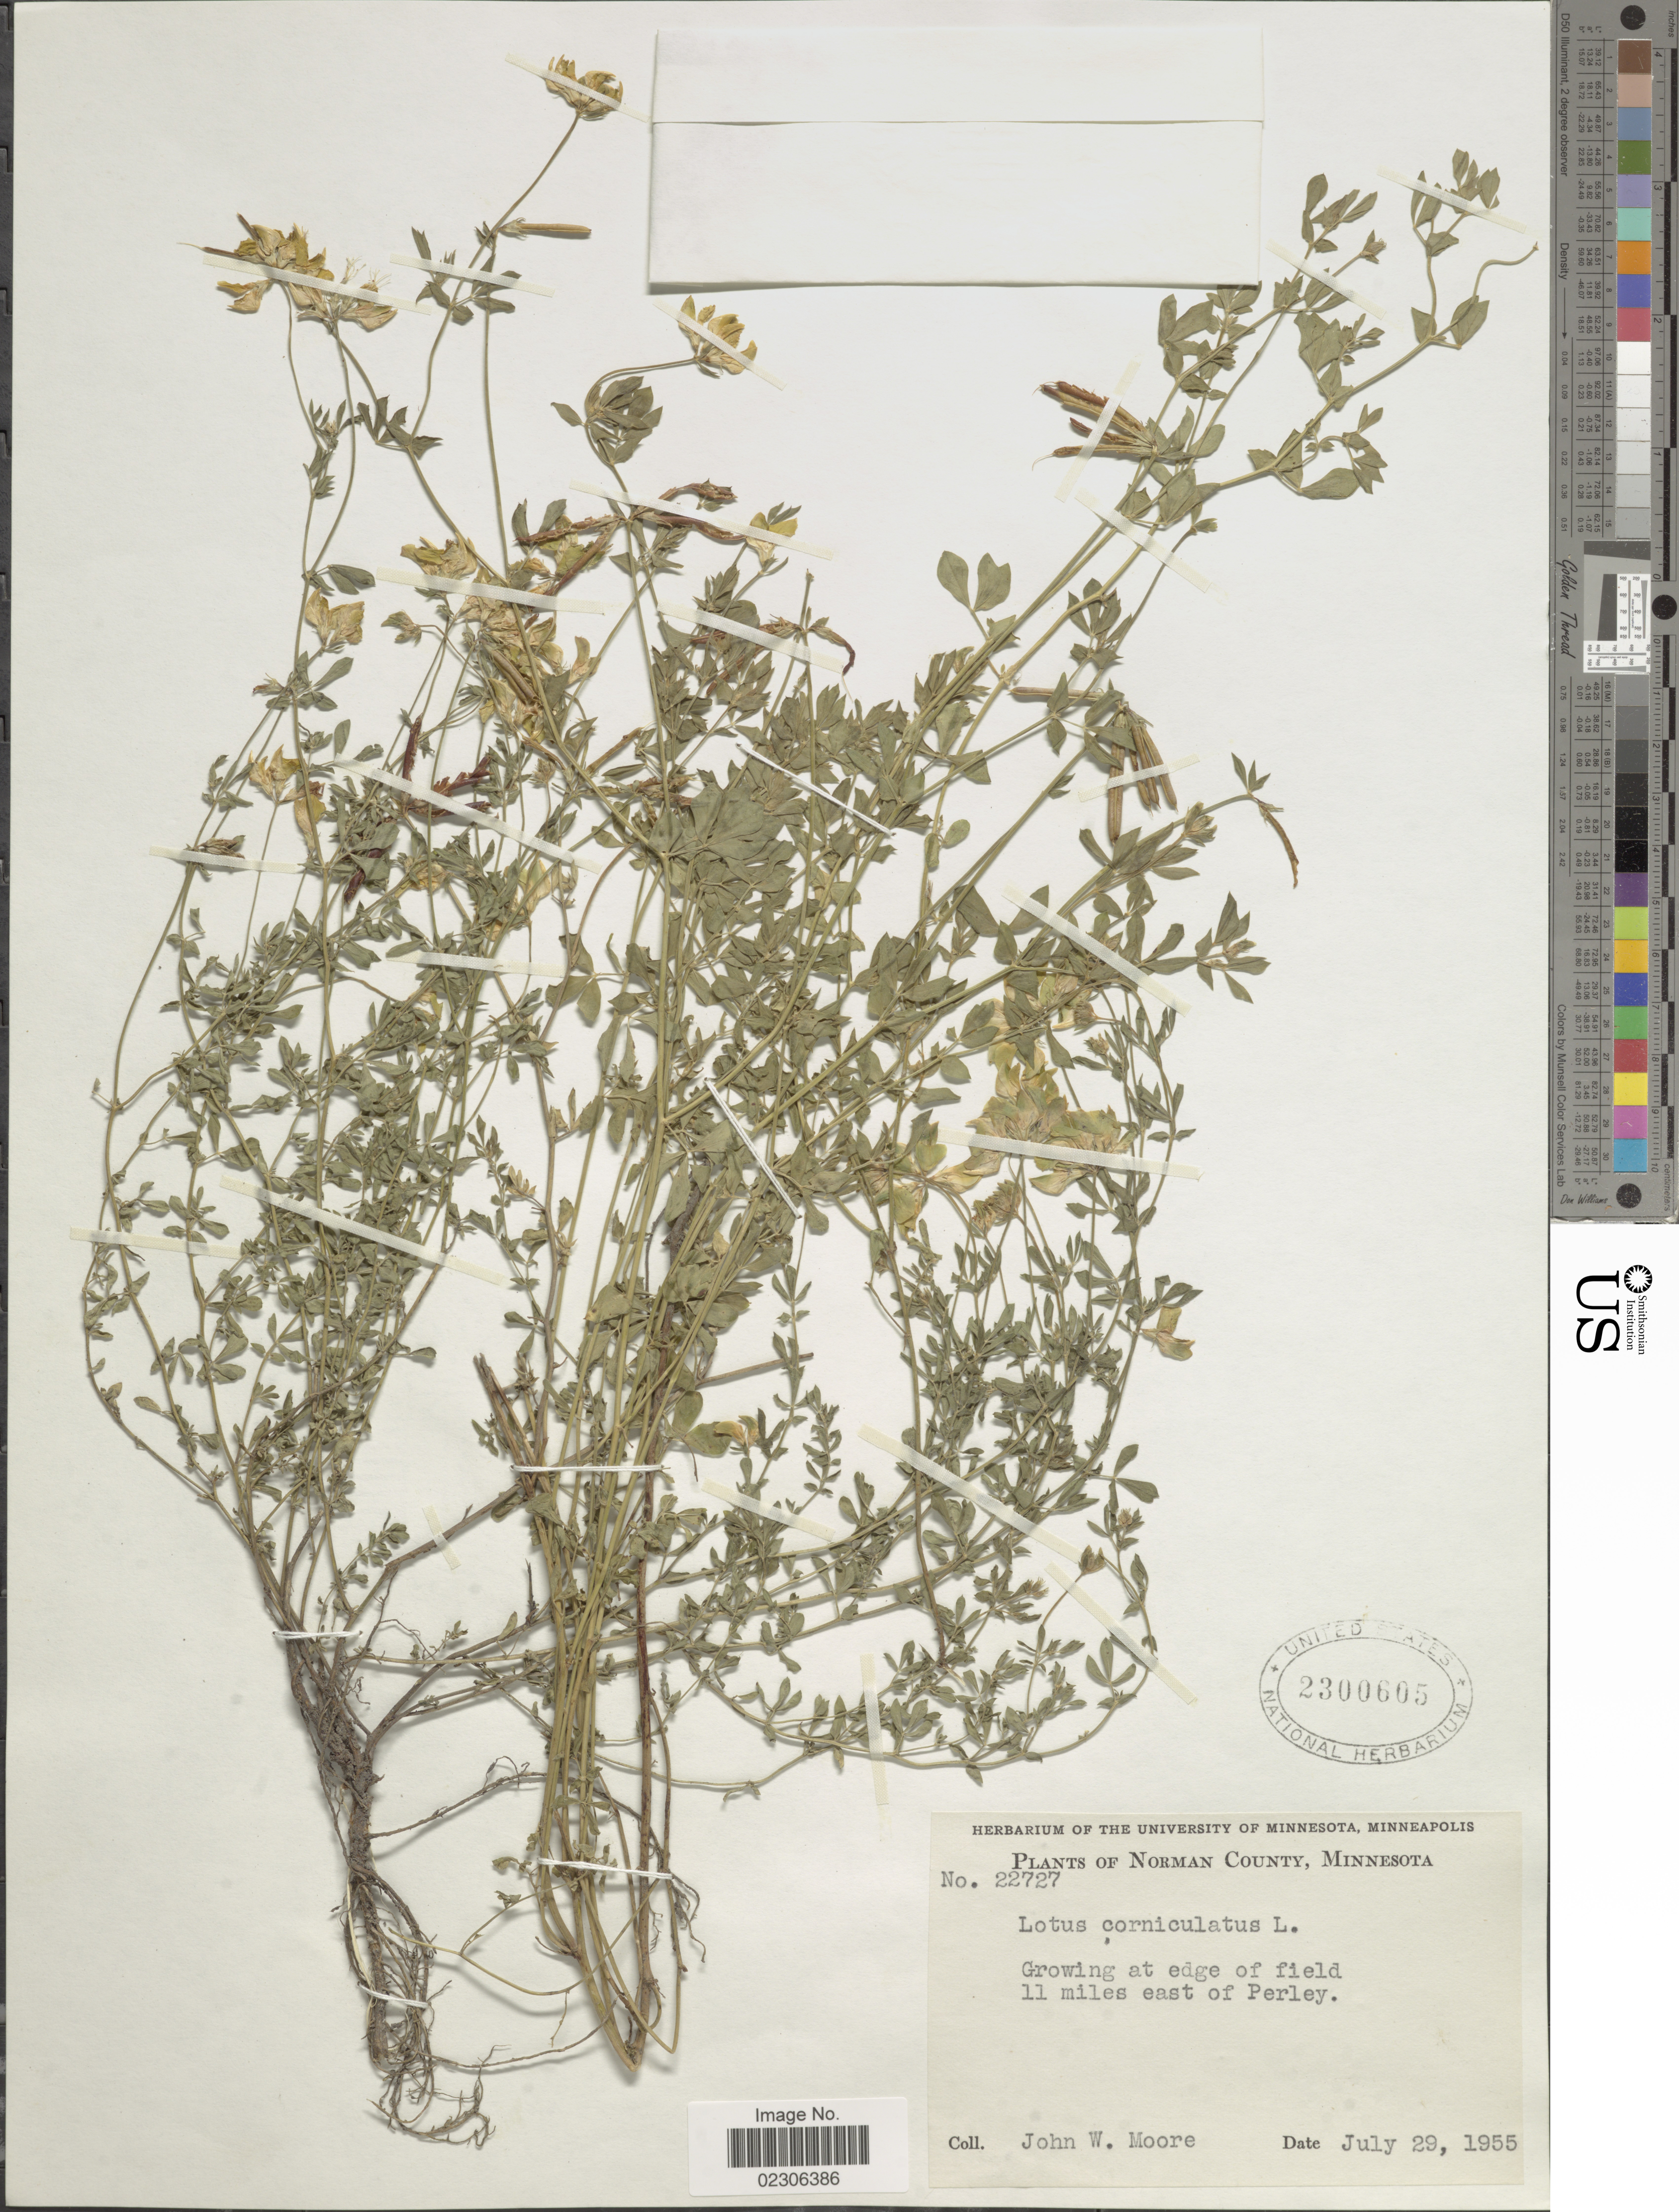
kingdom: Plantae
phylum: Tracheophyta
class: Magnoliopsida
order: Fabales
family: Fabaceae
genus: Lotus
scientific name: Lotus corniculatus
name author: L.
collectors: J. Moore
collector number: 22727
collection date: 1955-07-29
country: United States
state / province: Minnesota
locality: Norman County, Minnesota, Growing at edge of field 11 miles east of Perley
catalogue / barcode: US 2300605